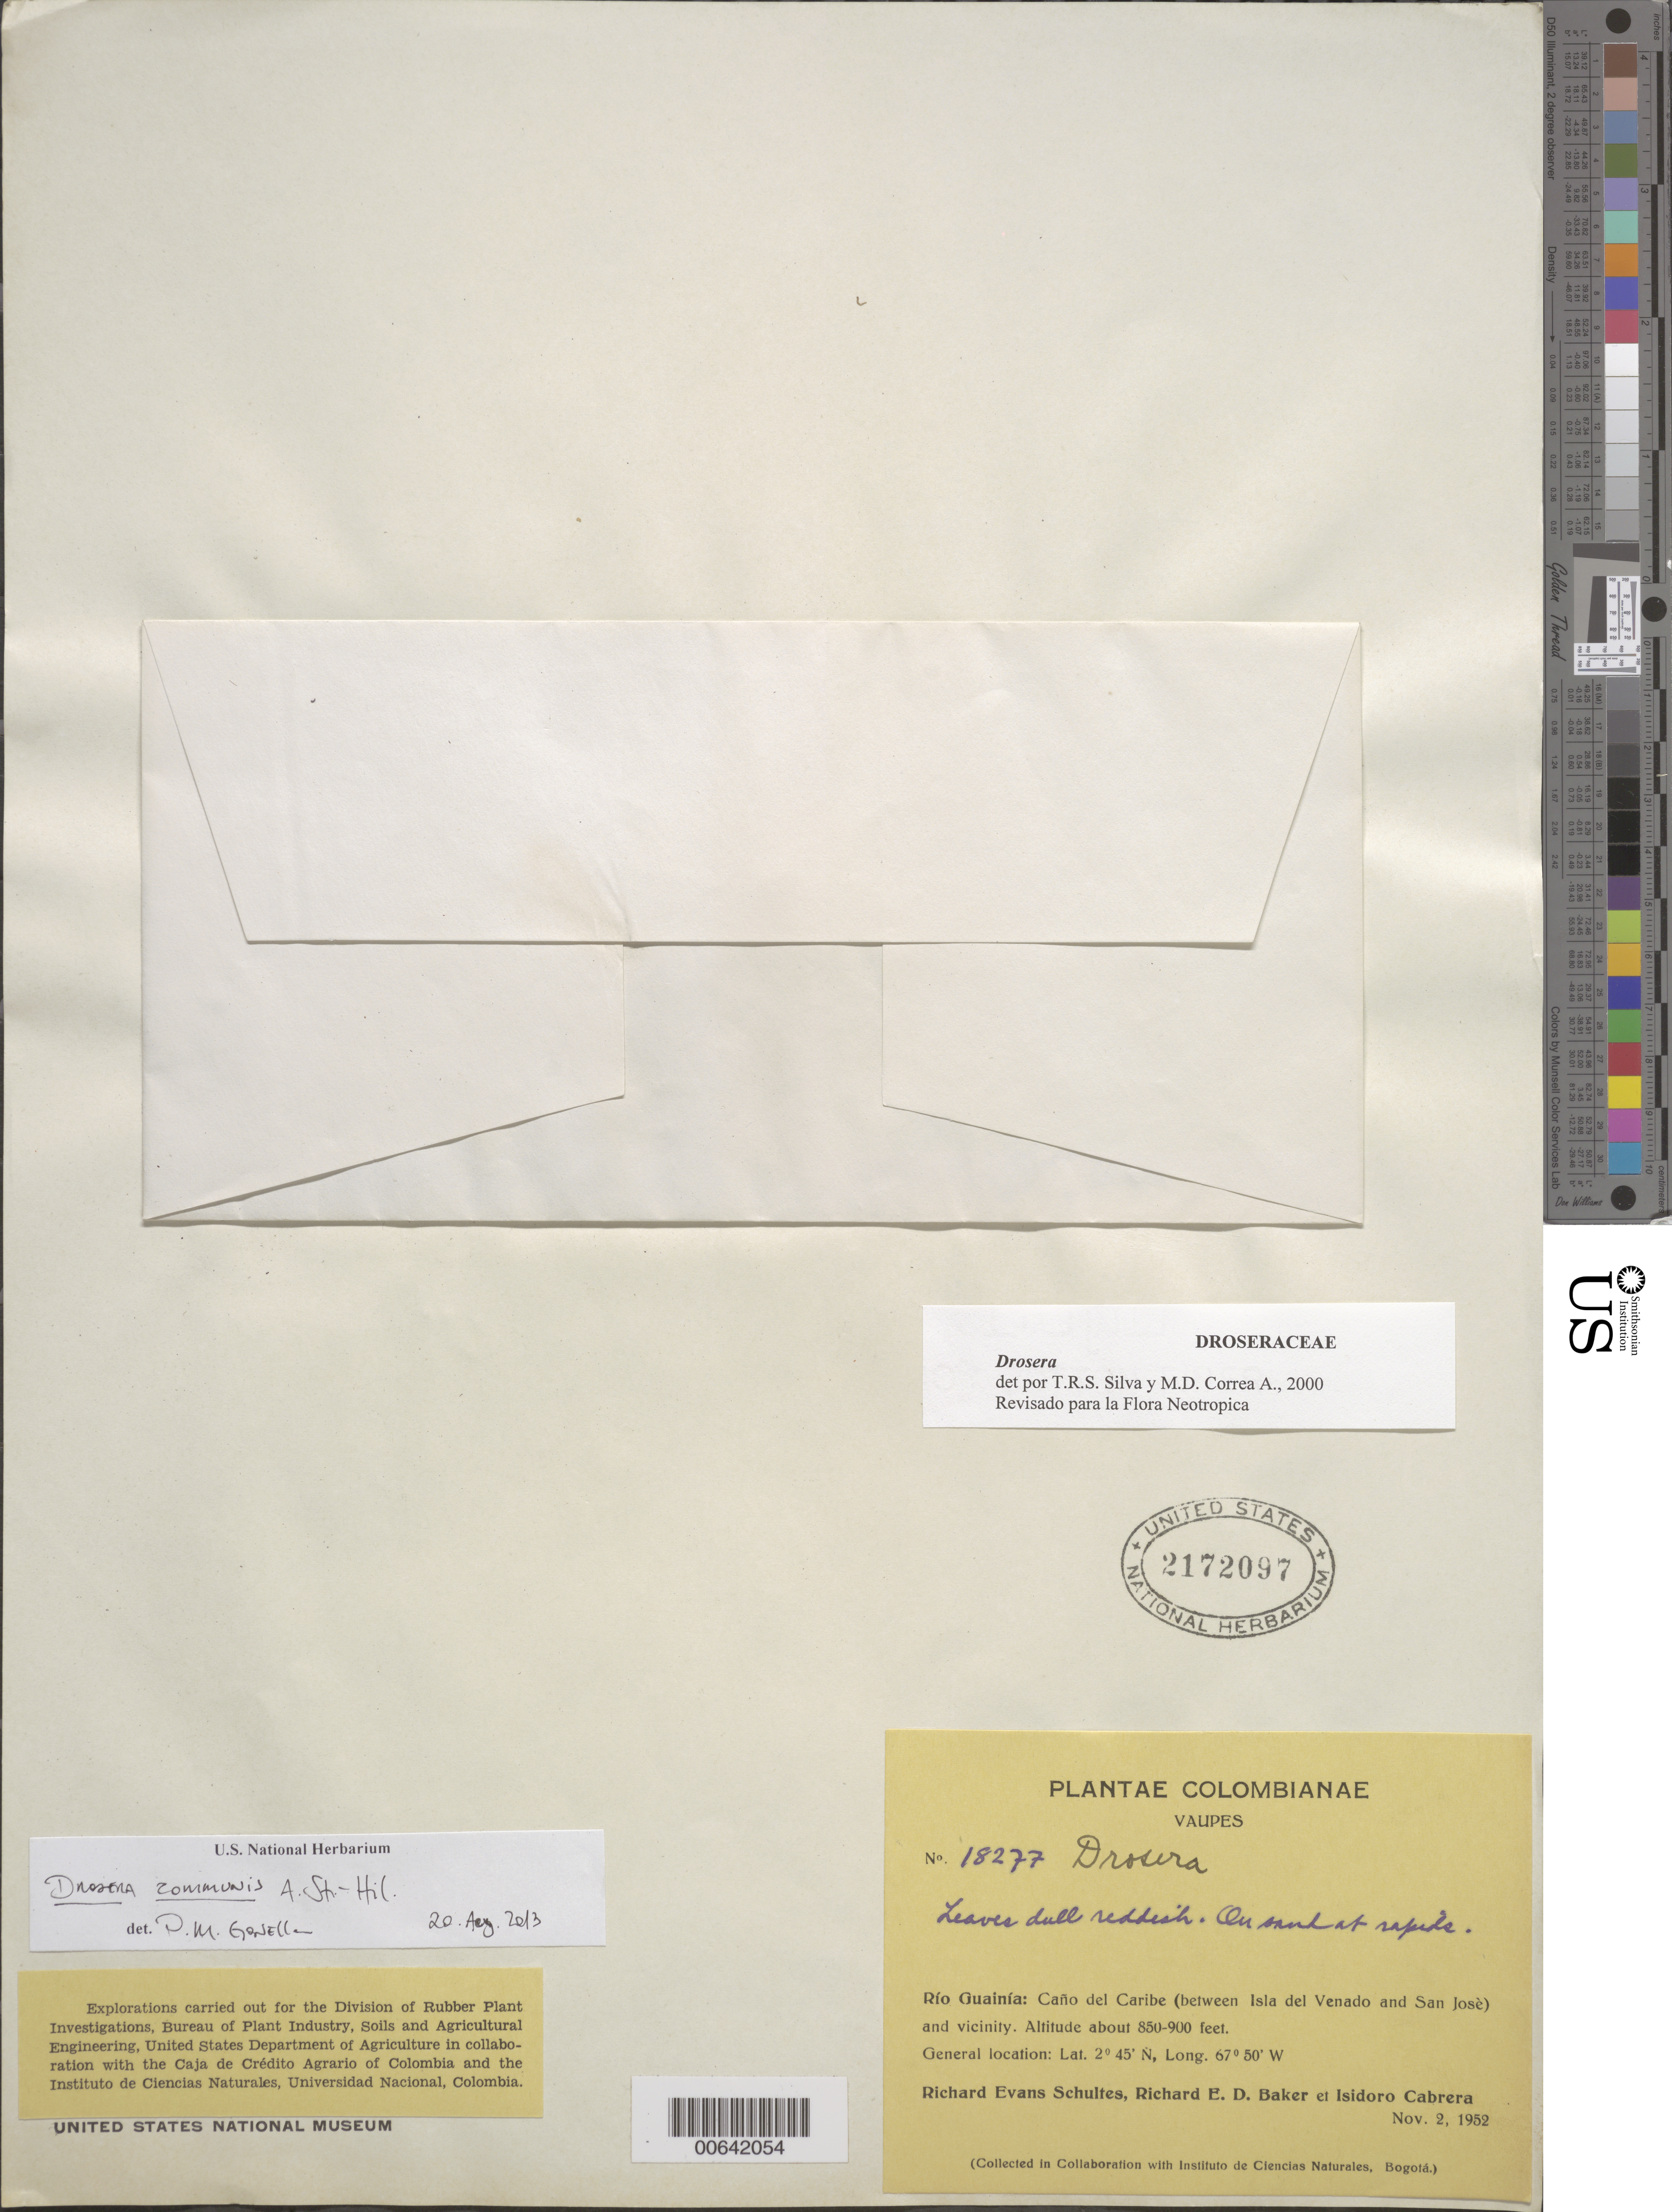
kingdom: Plantae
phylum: Tracheophyta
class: Magnoliopsida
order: Caryophyllales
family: Droseraceae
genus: Drosera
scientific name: Drosera communis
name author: A. St.-Hil.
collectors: R. E. Schultes, R. E. D. Baker & I. Cabrera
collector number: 18277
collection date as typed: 02 Nov 1952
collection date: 1952-11-02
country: Colombia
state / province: Vaupés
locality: Río Guainia: Caño del Caribe (between Isla del Venado and San Josè) and vicinity.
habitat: On sand at rapids.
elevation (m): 259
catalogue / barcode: US 2172097